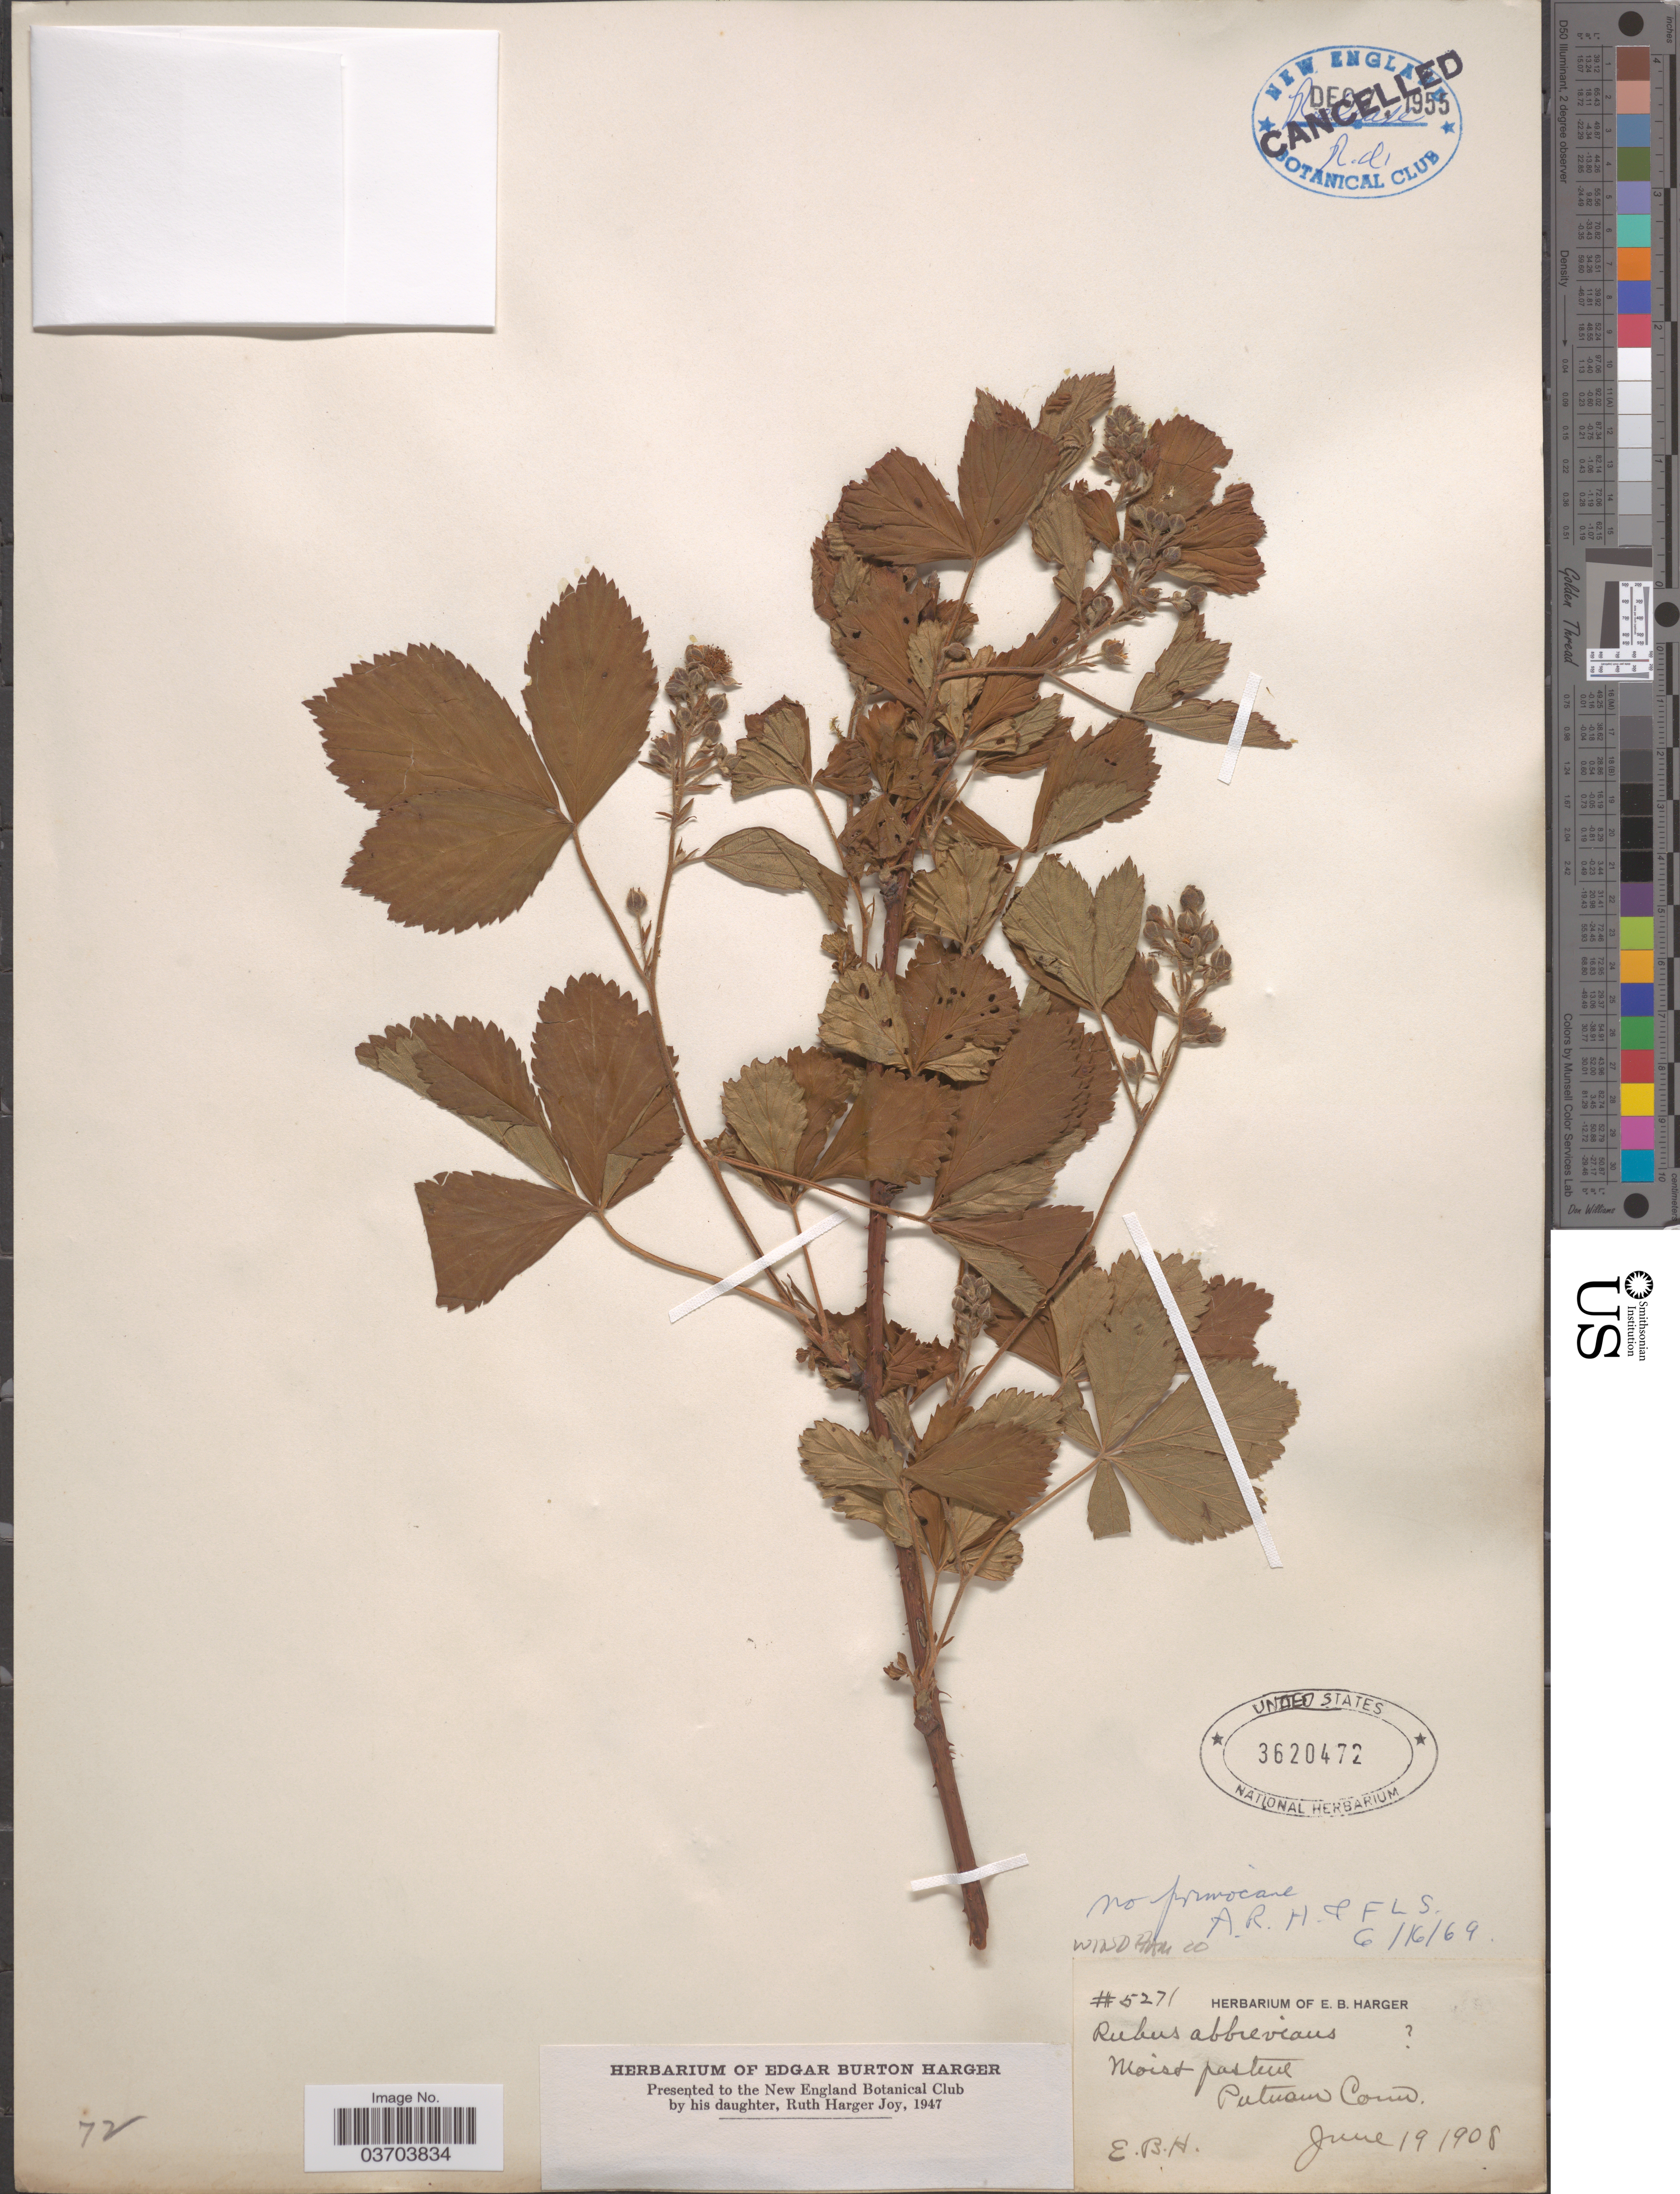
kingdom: Plantae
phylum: Tracheophyta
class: Magnoliopsida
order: Rosales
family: Rosaceae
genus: Rubus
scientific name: Rubus abbrevians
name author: Blanch.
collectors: E. B. Harger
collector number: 5271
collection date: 1908-06-19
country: United States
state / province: Connecticut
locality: Putnam.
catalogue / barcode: US 3620472